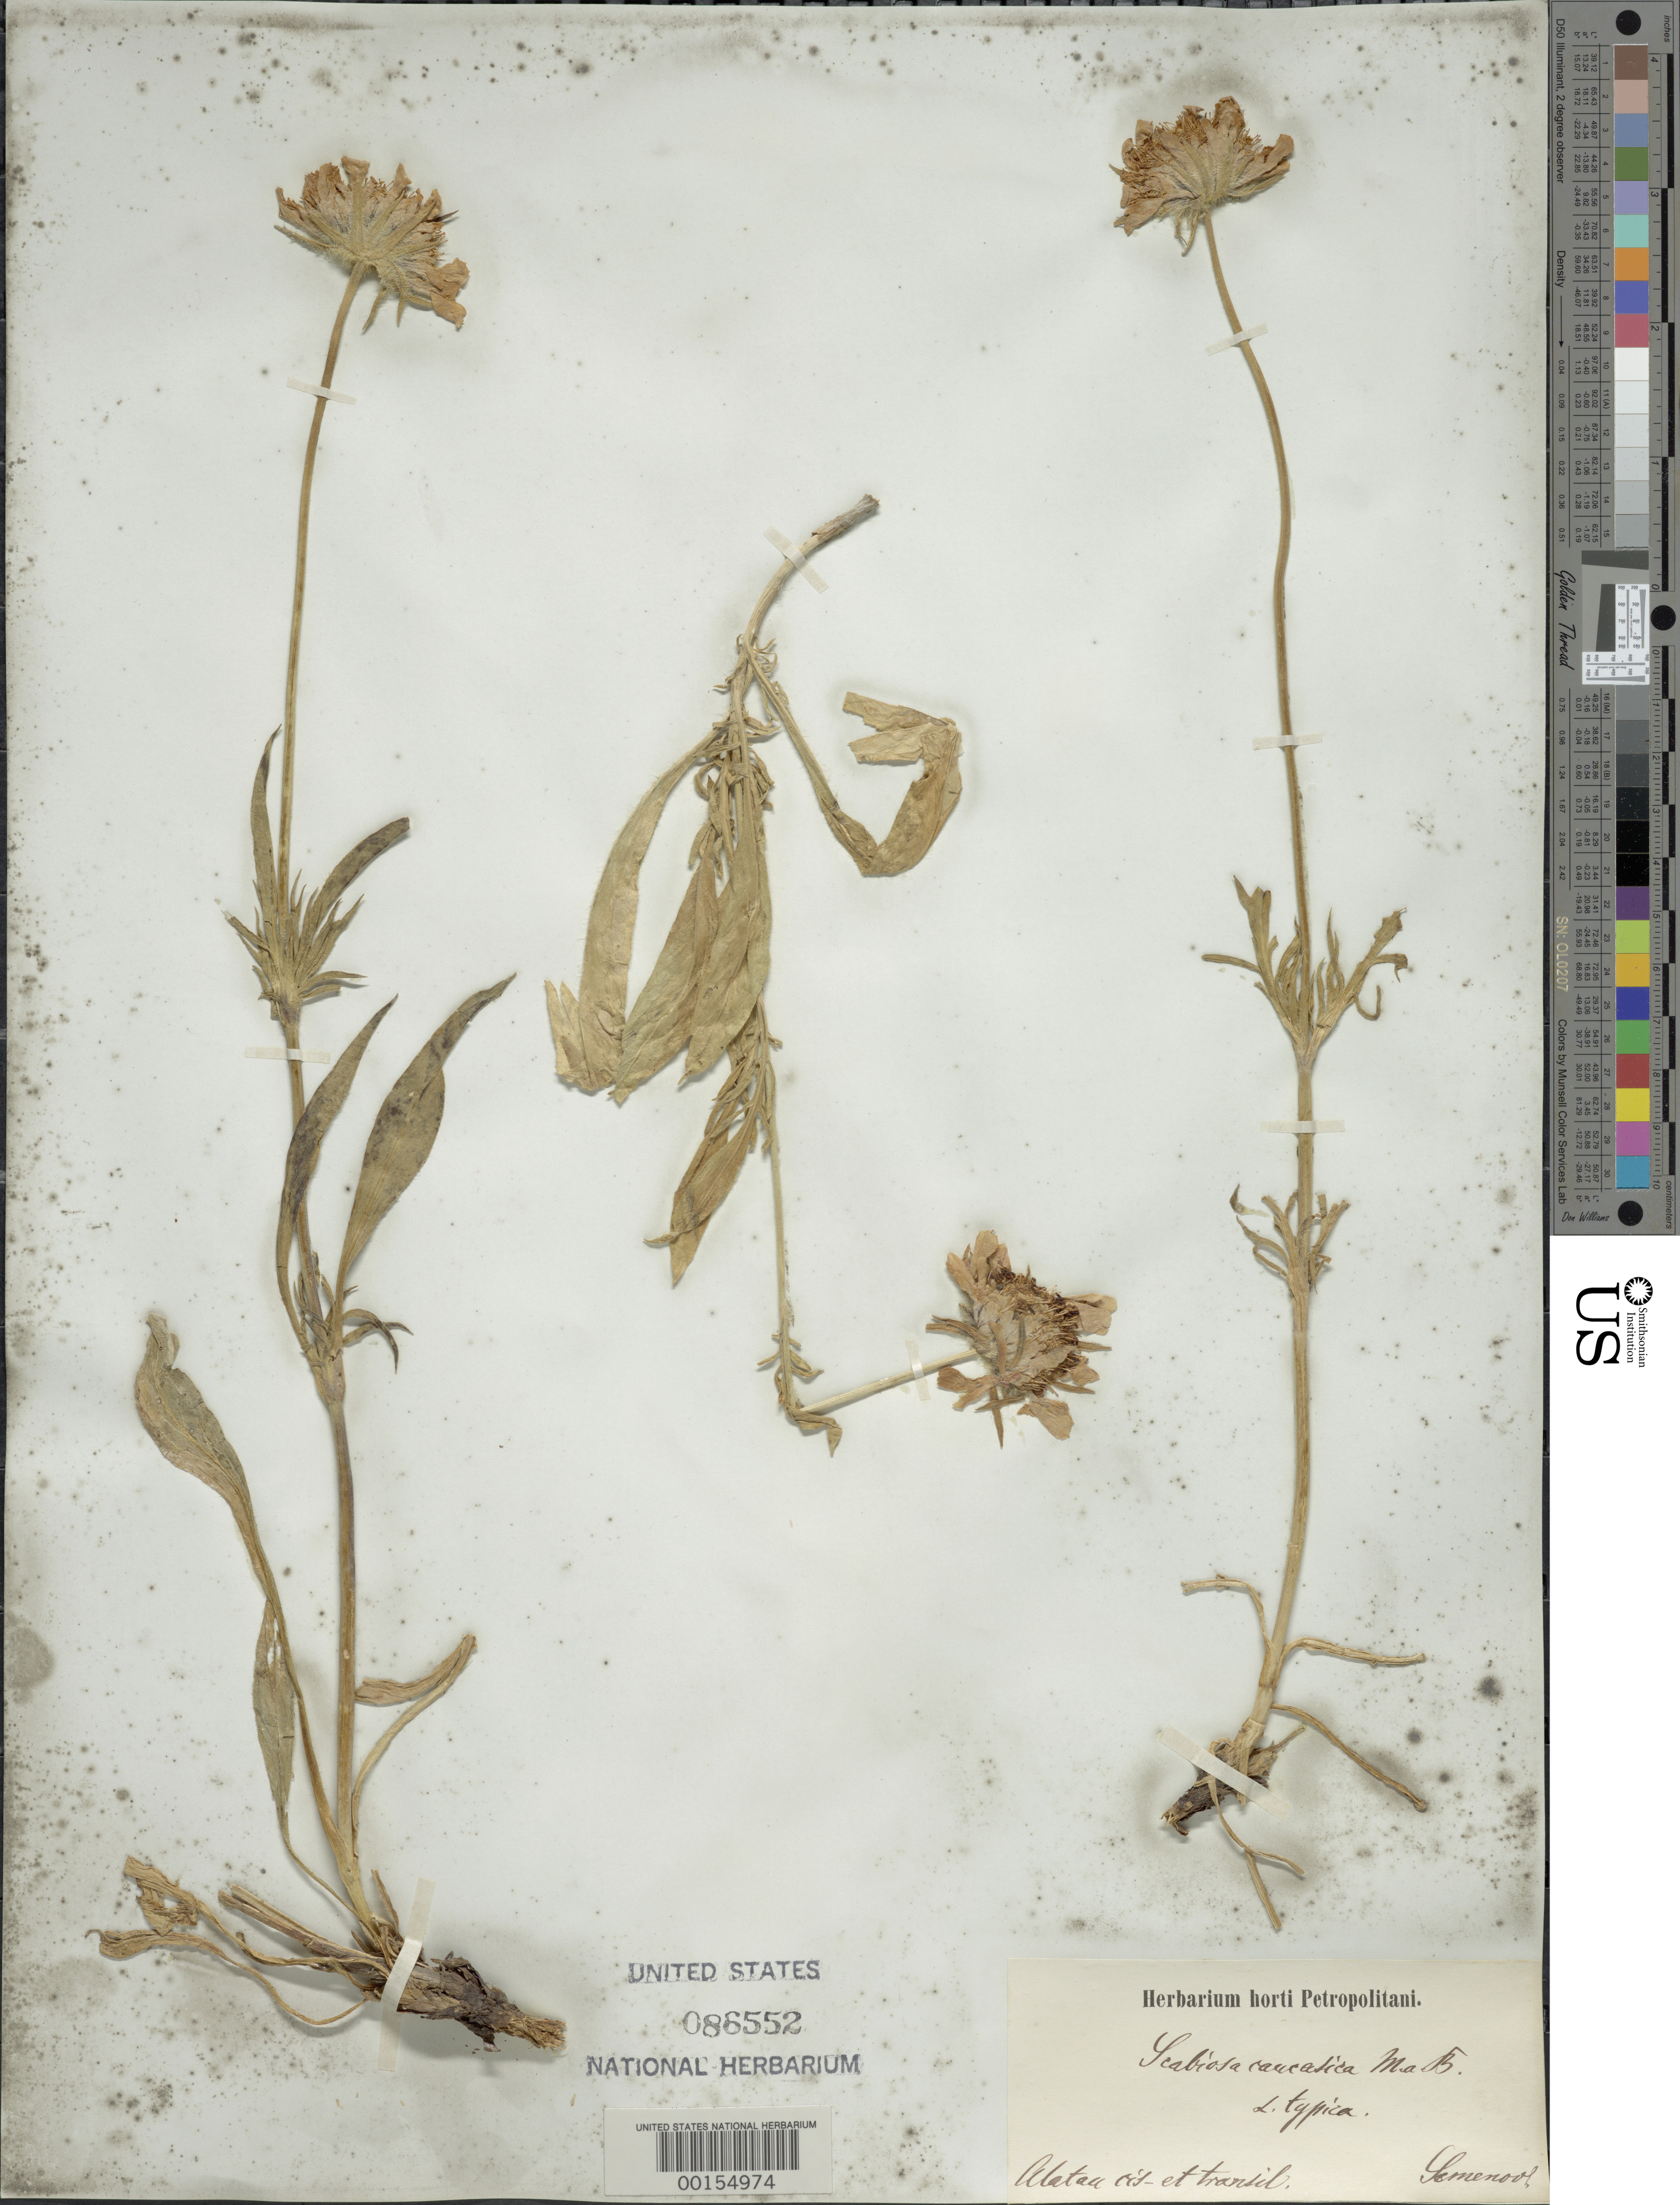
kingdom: Plantae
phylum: Tracheophyta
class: Magnoliopsida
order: Dipsacales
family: Caprifoliaceae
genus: Scabiosa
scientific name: Scabiosa caucasica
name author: M. Bieb.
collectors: -- Semenov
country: Kazakhstan / Kyrgyzstan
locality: Alatau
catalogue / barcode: US 86552